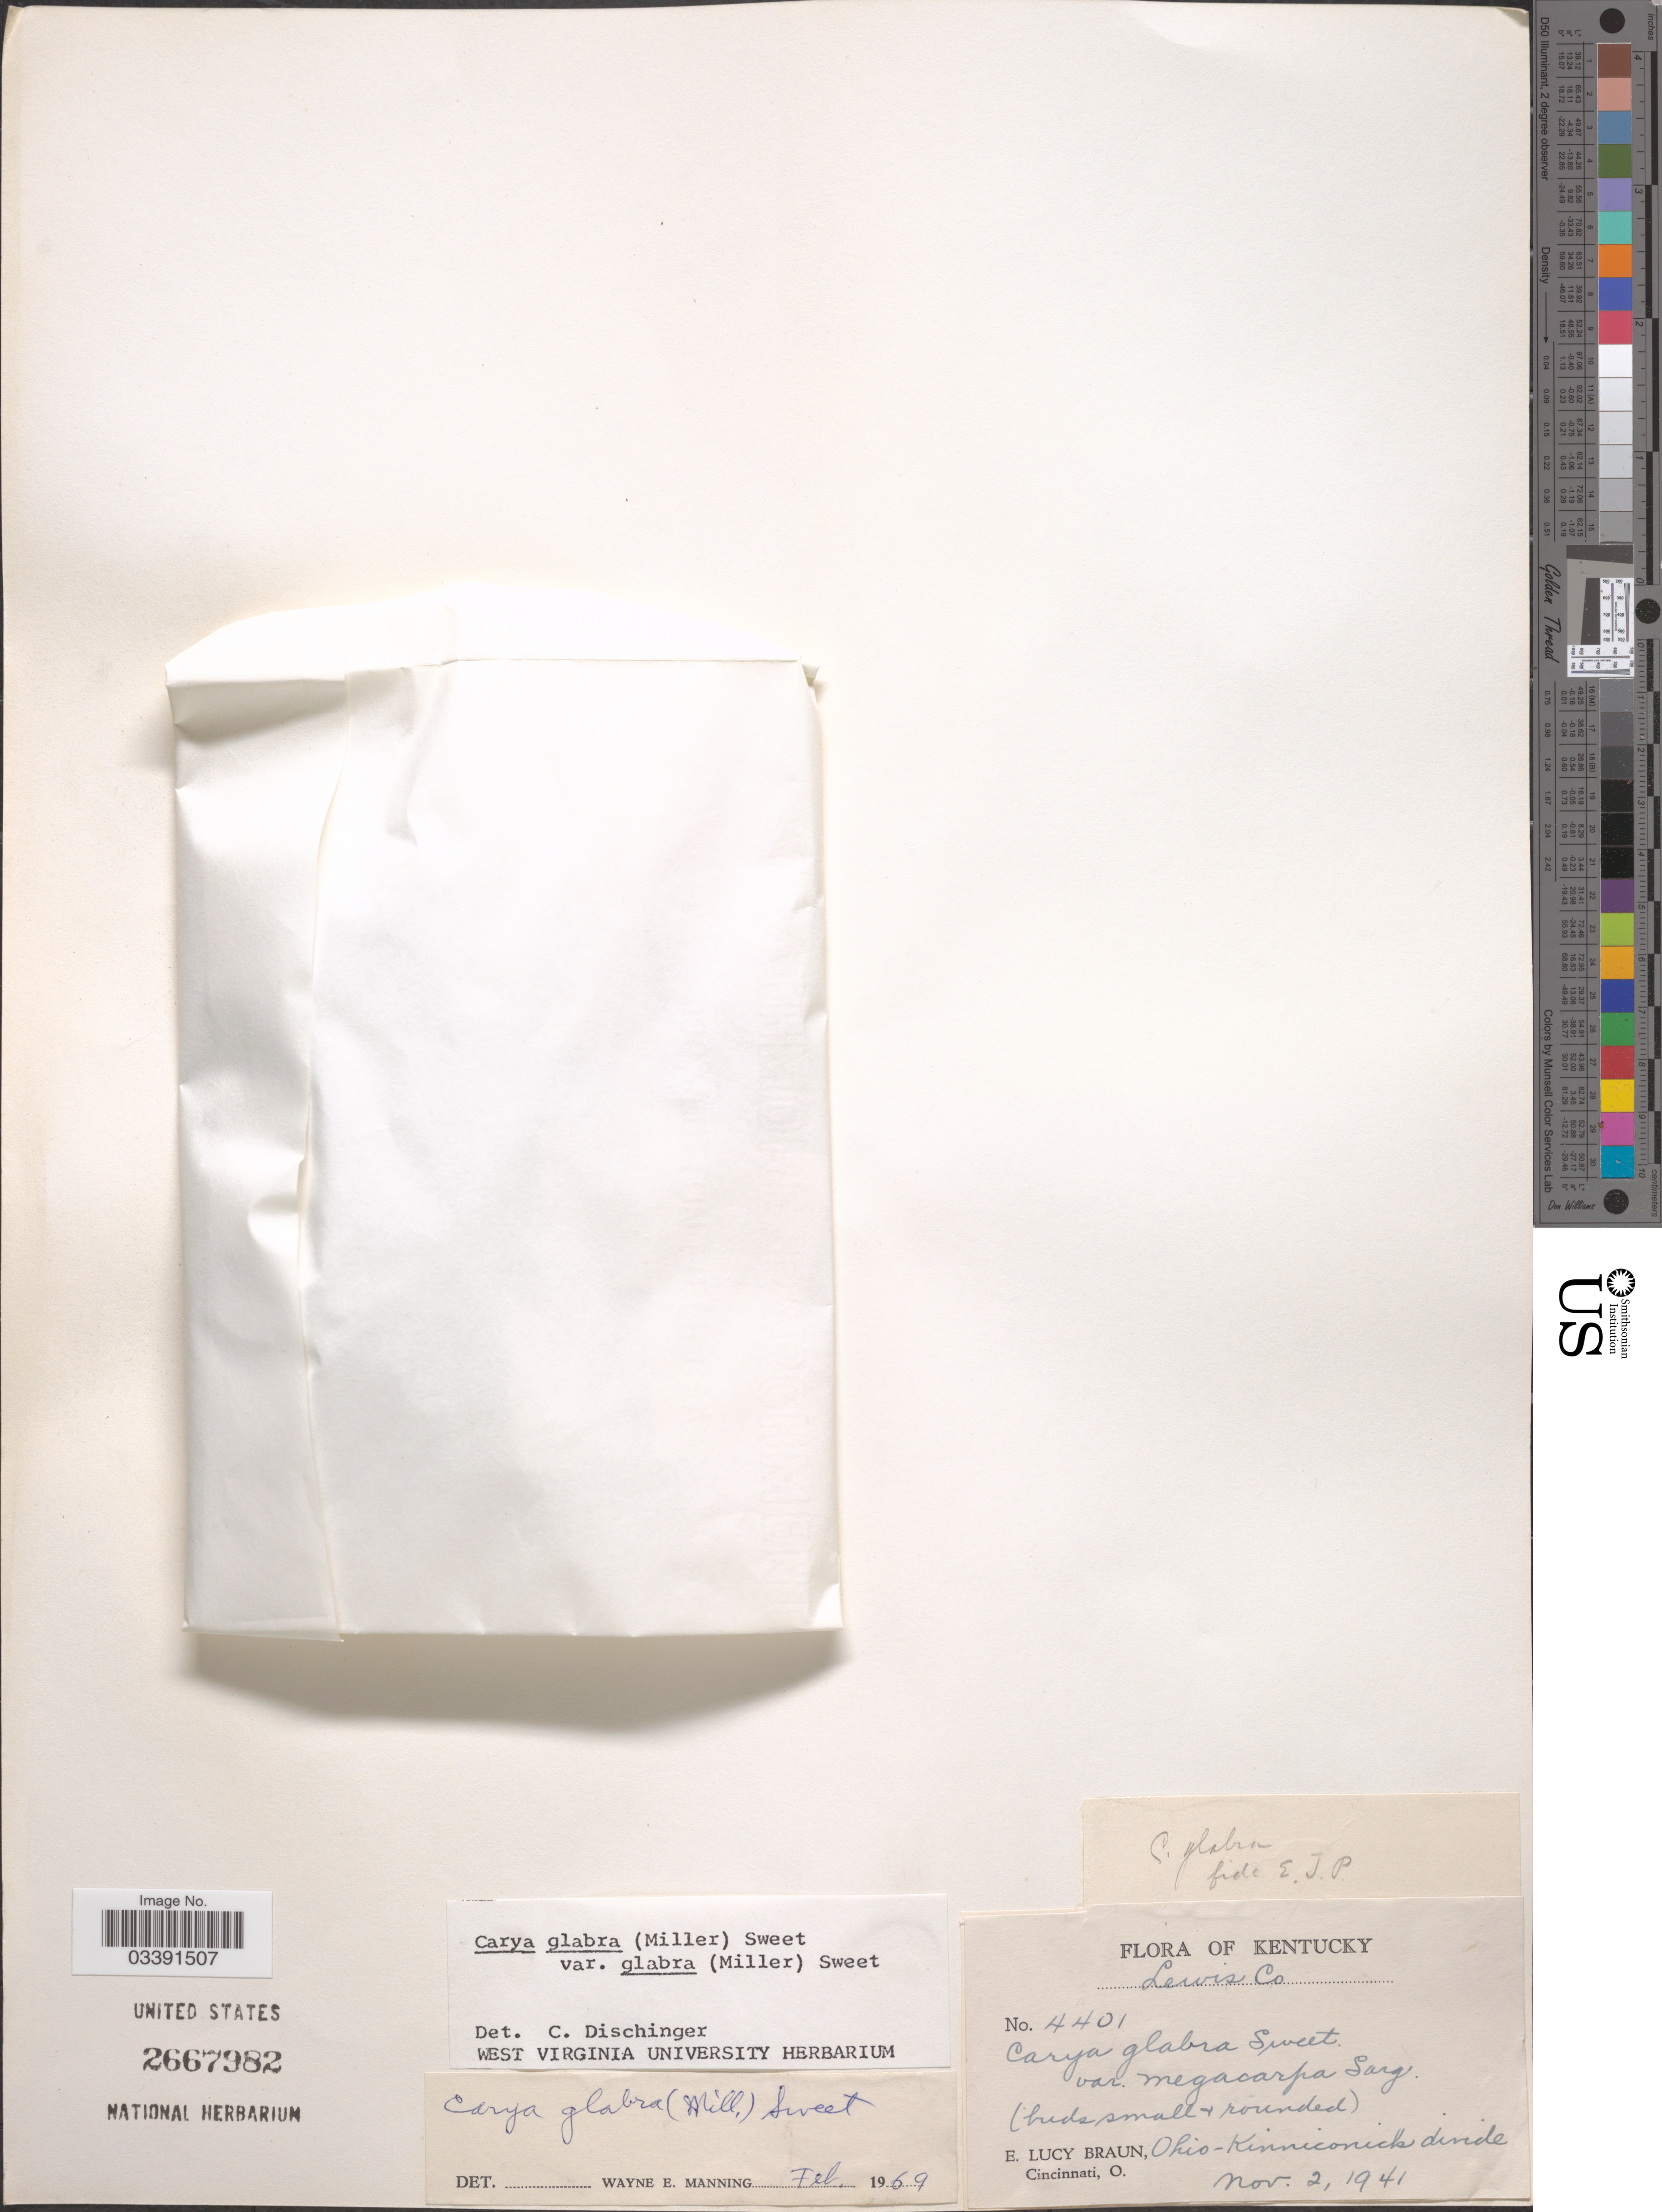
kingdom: Plantae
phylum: Tracheophyta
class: Magnoliopsida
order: Fagales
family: Juglandaceae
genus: Carya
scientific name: Carya glabra var. glabra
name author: (Mill.) Sweet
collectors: E. L. Braun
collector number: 4401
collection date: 1941-11-02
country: United States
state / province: Kentucky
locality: Lewis Co. Ohio-Kinniconick divide.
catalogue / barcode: US 2667982